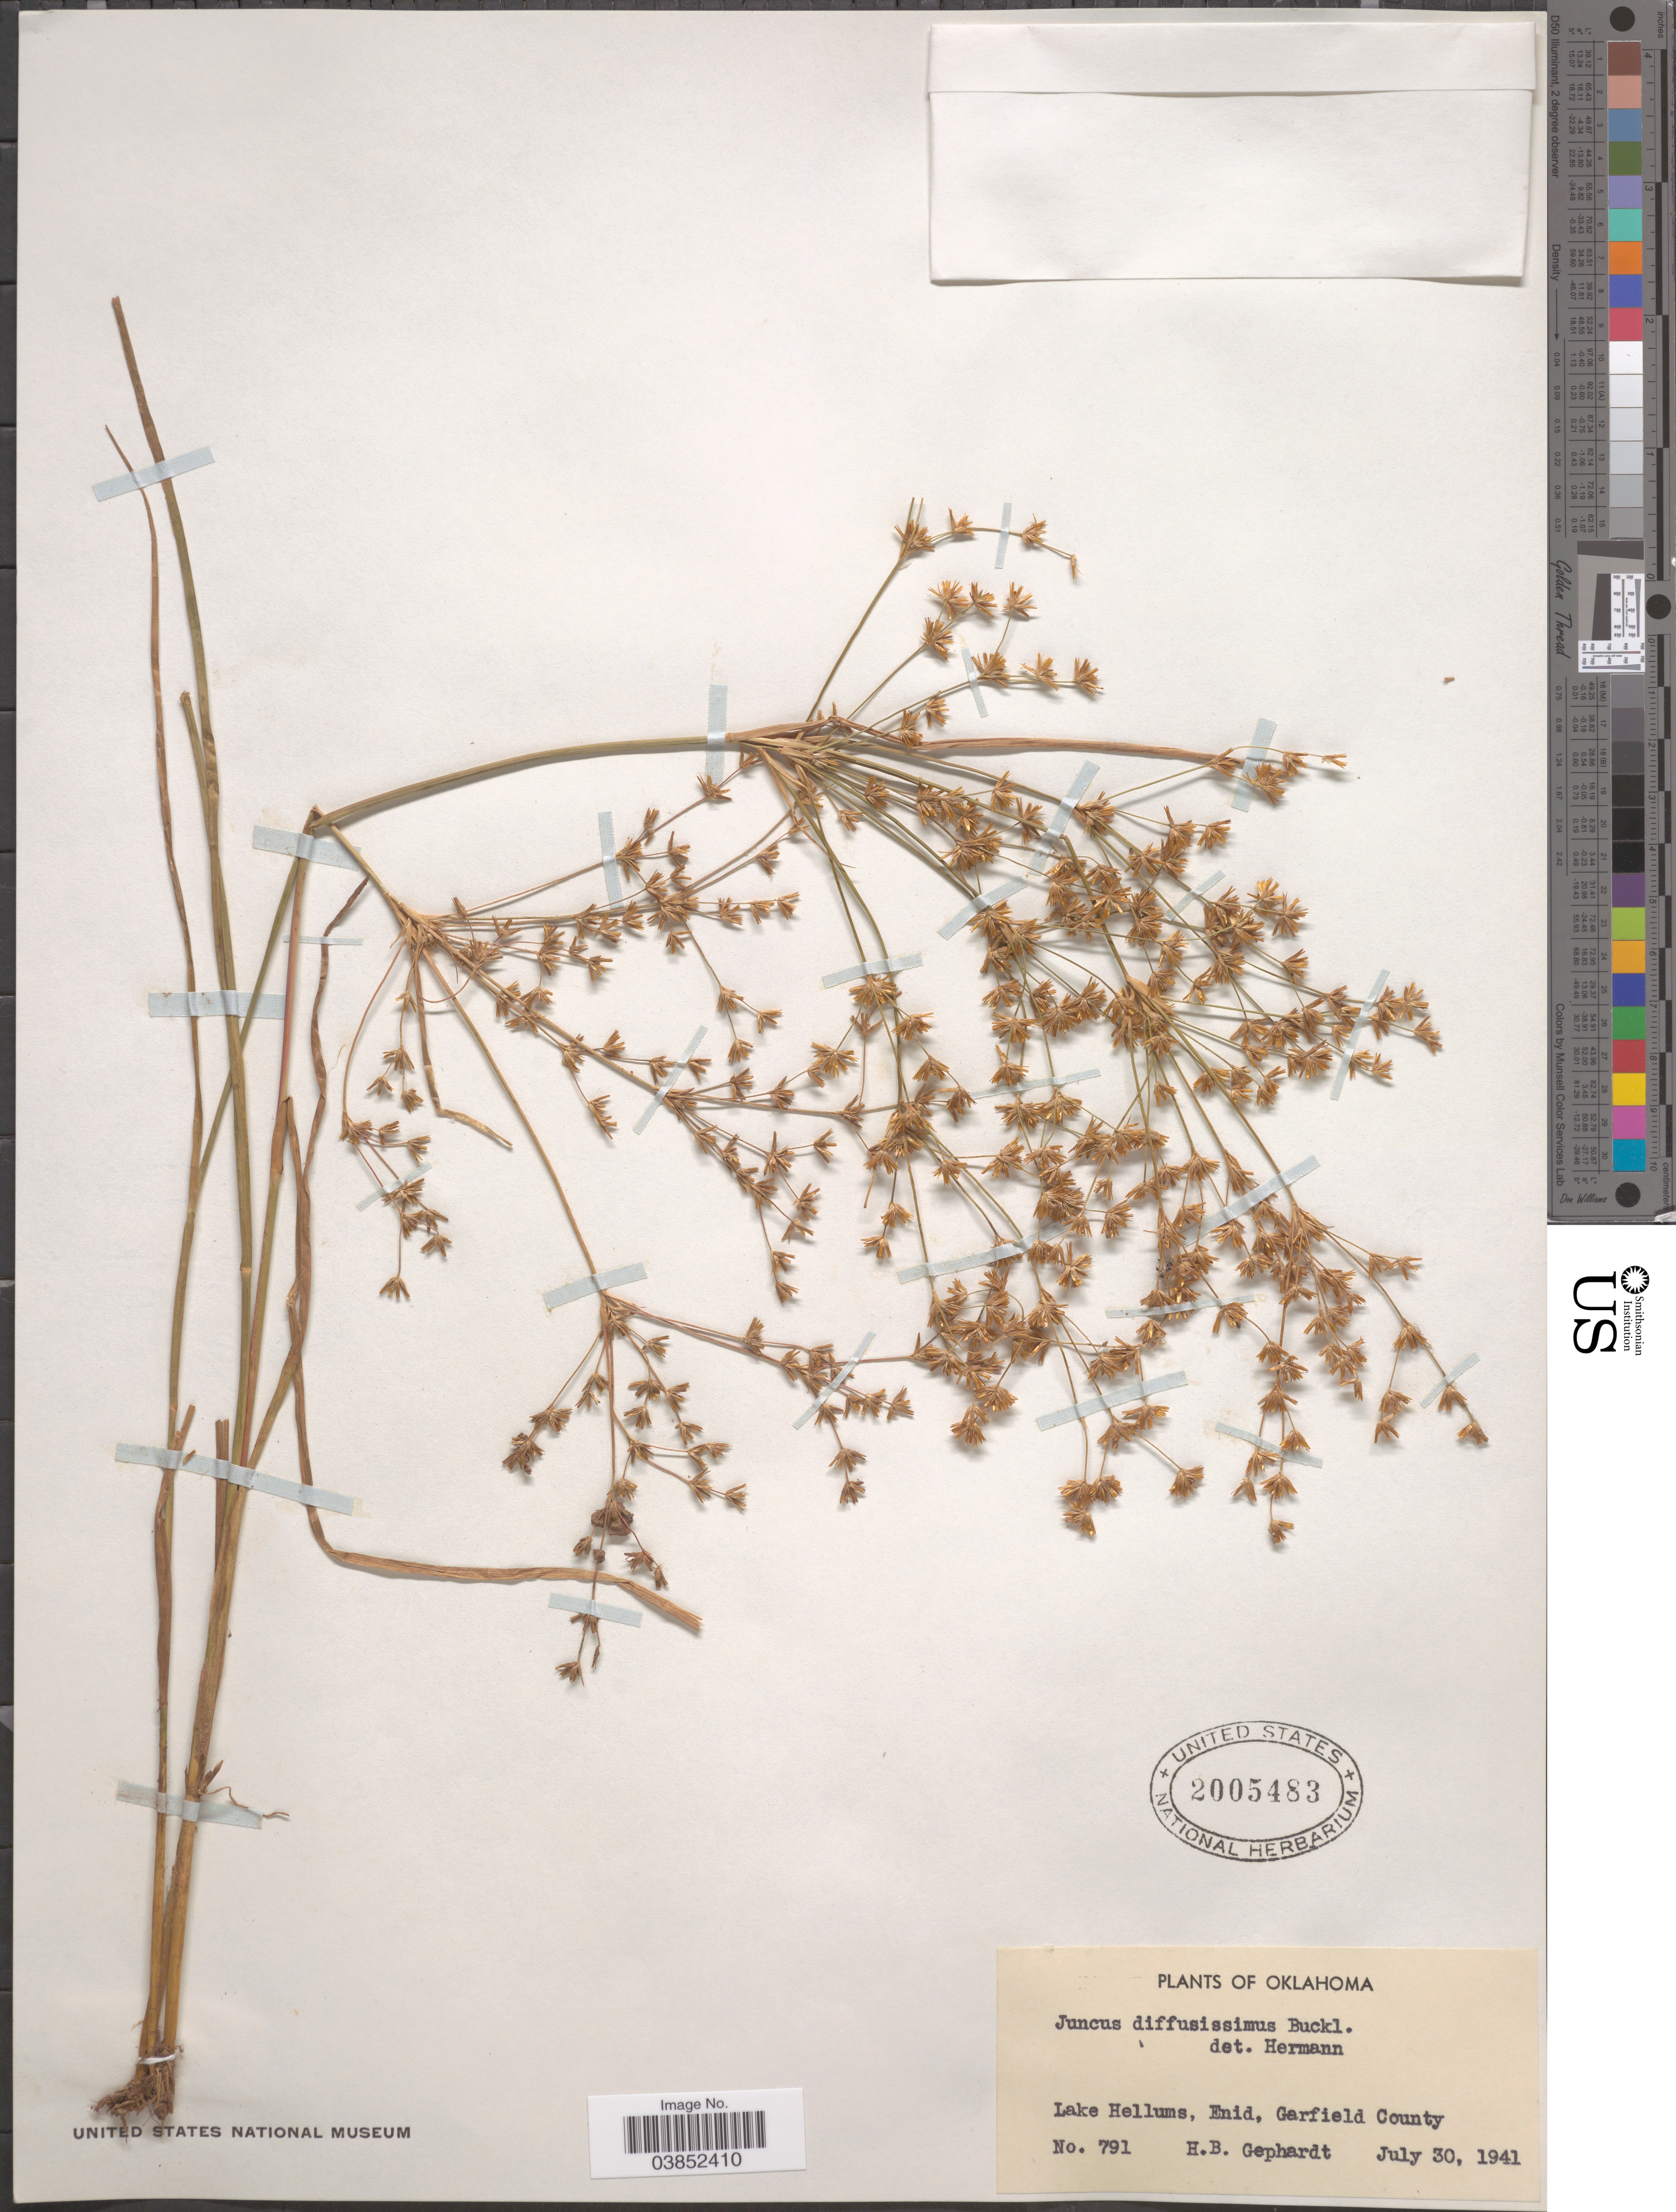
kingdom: Plantae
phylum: Tracheophyta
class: Liliopsida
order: Poales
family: Juncaceae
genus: Juncus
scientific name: Juncus diffusissimus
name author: Buckley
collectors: H. Gephardt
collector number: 791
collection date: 1941-07-30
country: United States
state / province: Oklahoma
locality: Lake Hellums, Enid, Garfield County.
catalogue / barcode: US 2005483